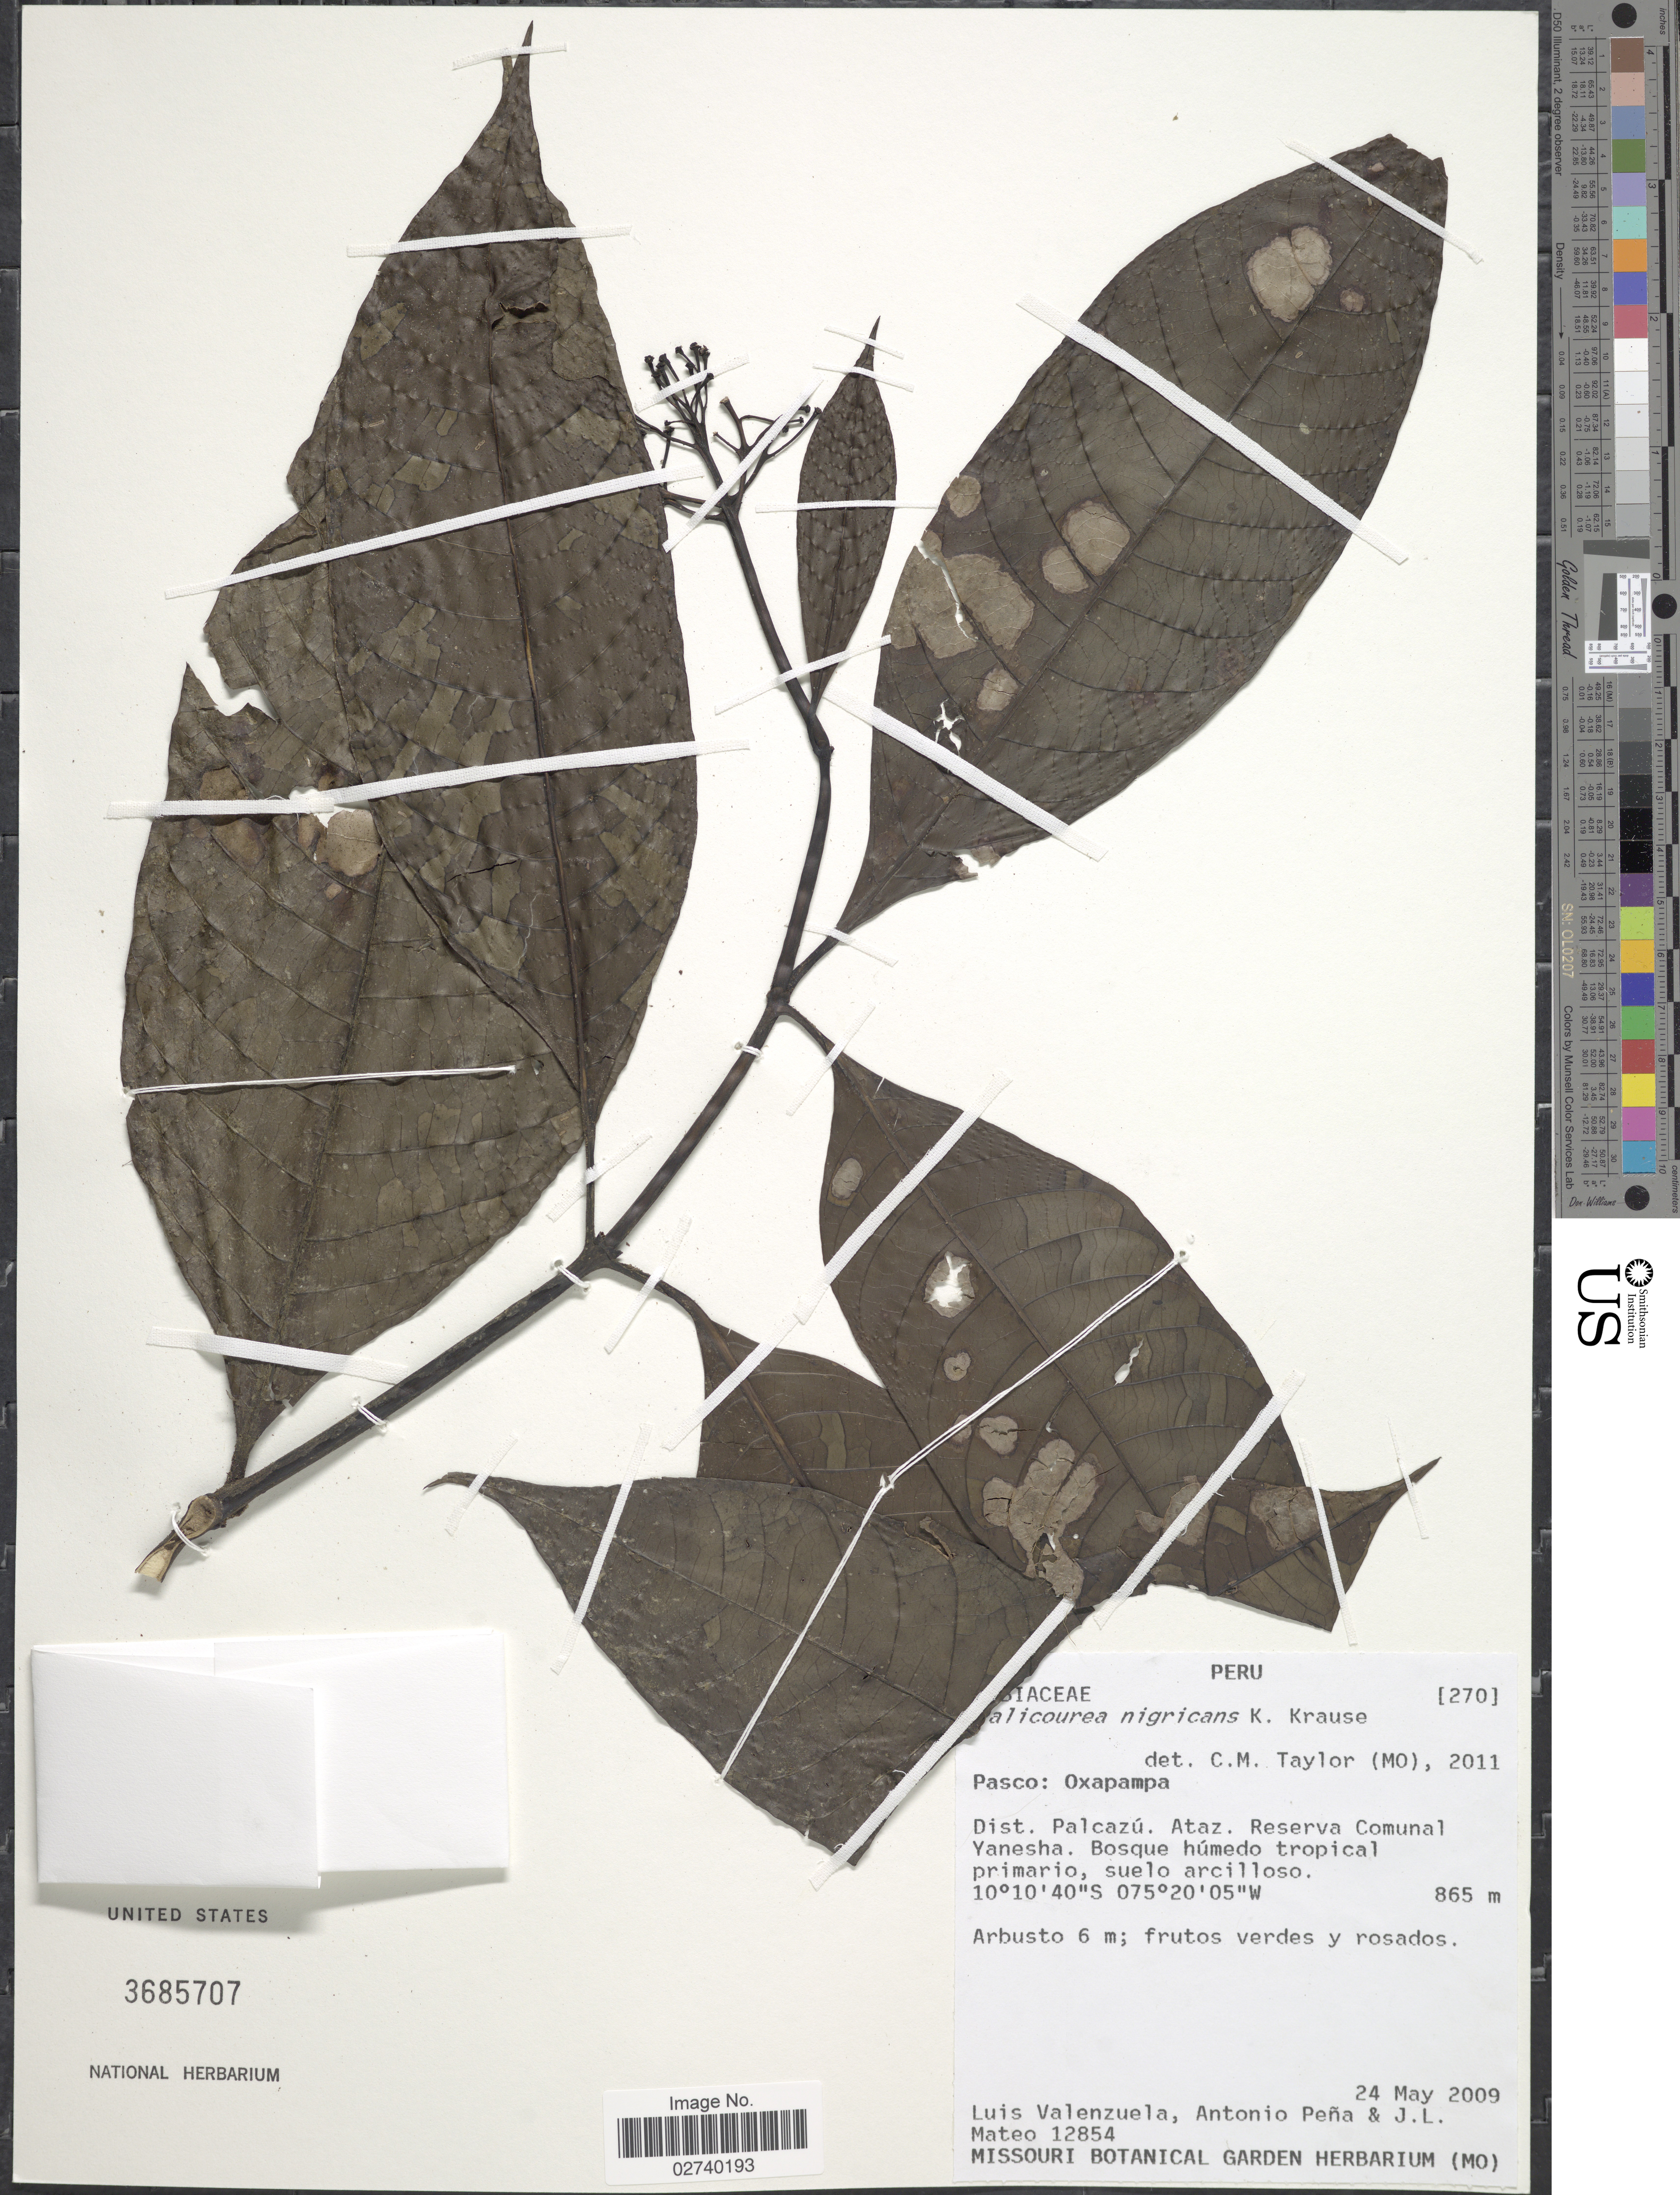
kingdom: Plantae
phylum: Tracheophyta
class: Magnoliopsida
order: Gentianales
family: Rubiaceae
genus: Palicourea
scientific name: Palicourea nigricans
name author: Krause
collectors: L. Valenzuela, A. Peña & J. Mateo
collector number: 12854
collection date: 2009-05-24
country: Peru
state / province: Pasco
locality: Oxapampa, Dist. Palcazu, Ataz, Reserva Comunal Yanesha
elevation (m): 865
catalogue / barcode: US 3685707